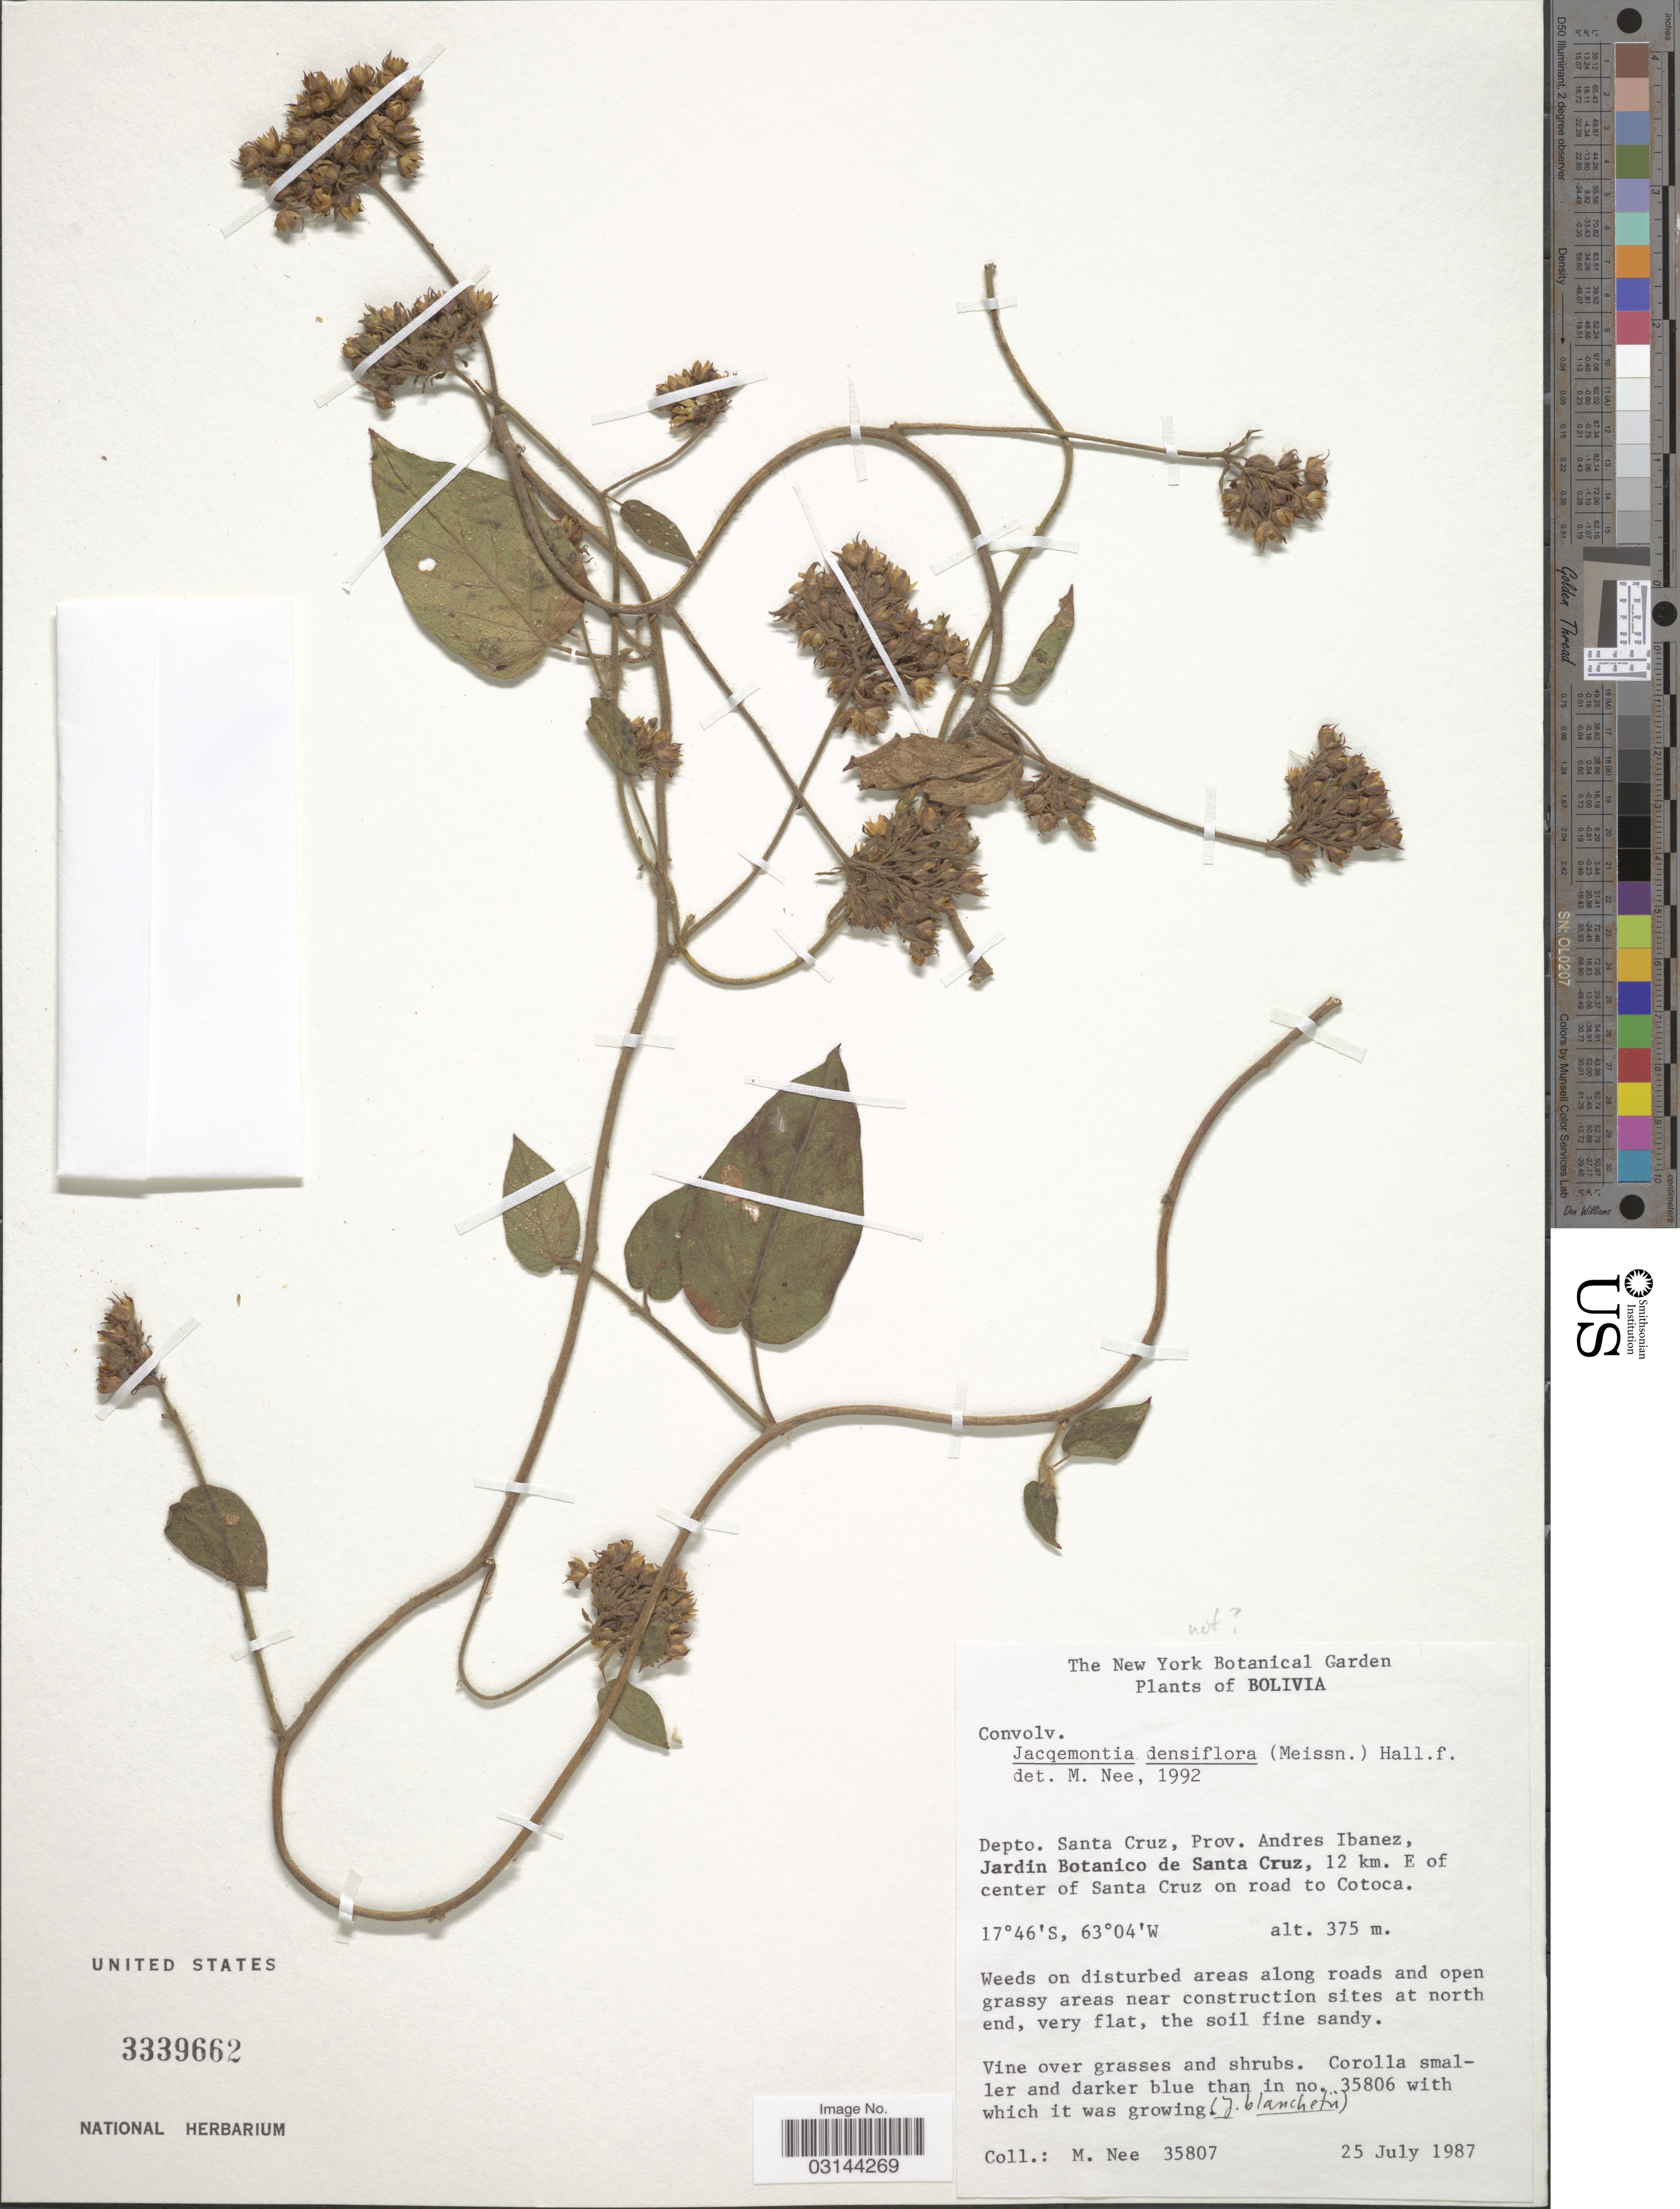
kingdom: Plantae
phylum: Tracheophyta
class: Magnoliopsida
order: Solanales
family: Convolvulaceae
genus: Jacquemontia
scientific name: Jacquemontia densiflora Rusby, nom. illeg.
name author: Rusby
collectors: M. Nee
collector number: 35807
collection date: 1987-07-25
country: Bolivia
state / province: Santa Cruz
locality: Depto. Santa Cruz, Prov. Andres Ibanez, Jardin Botanico de Santa Cruz, 12 km. E of center of Santa Cruz on road to Cotoca.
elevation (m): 375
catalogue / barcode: US 3339662